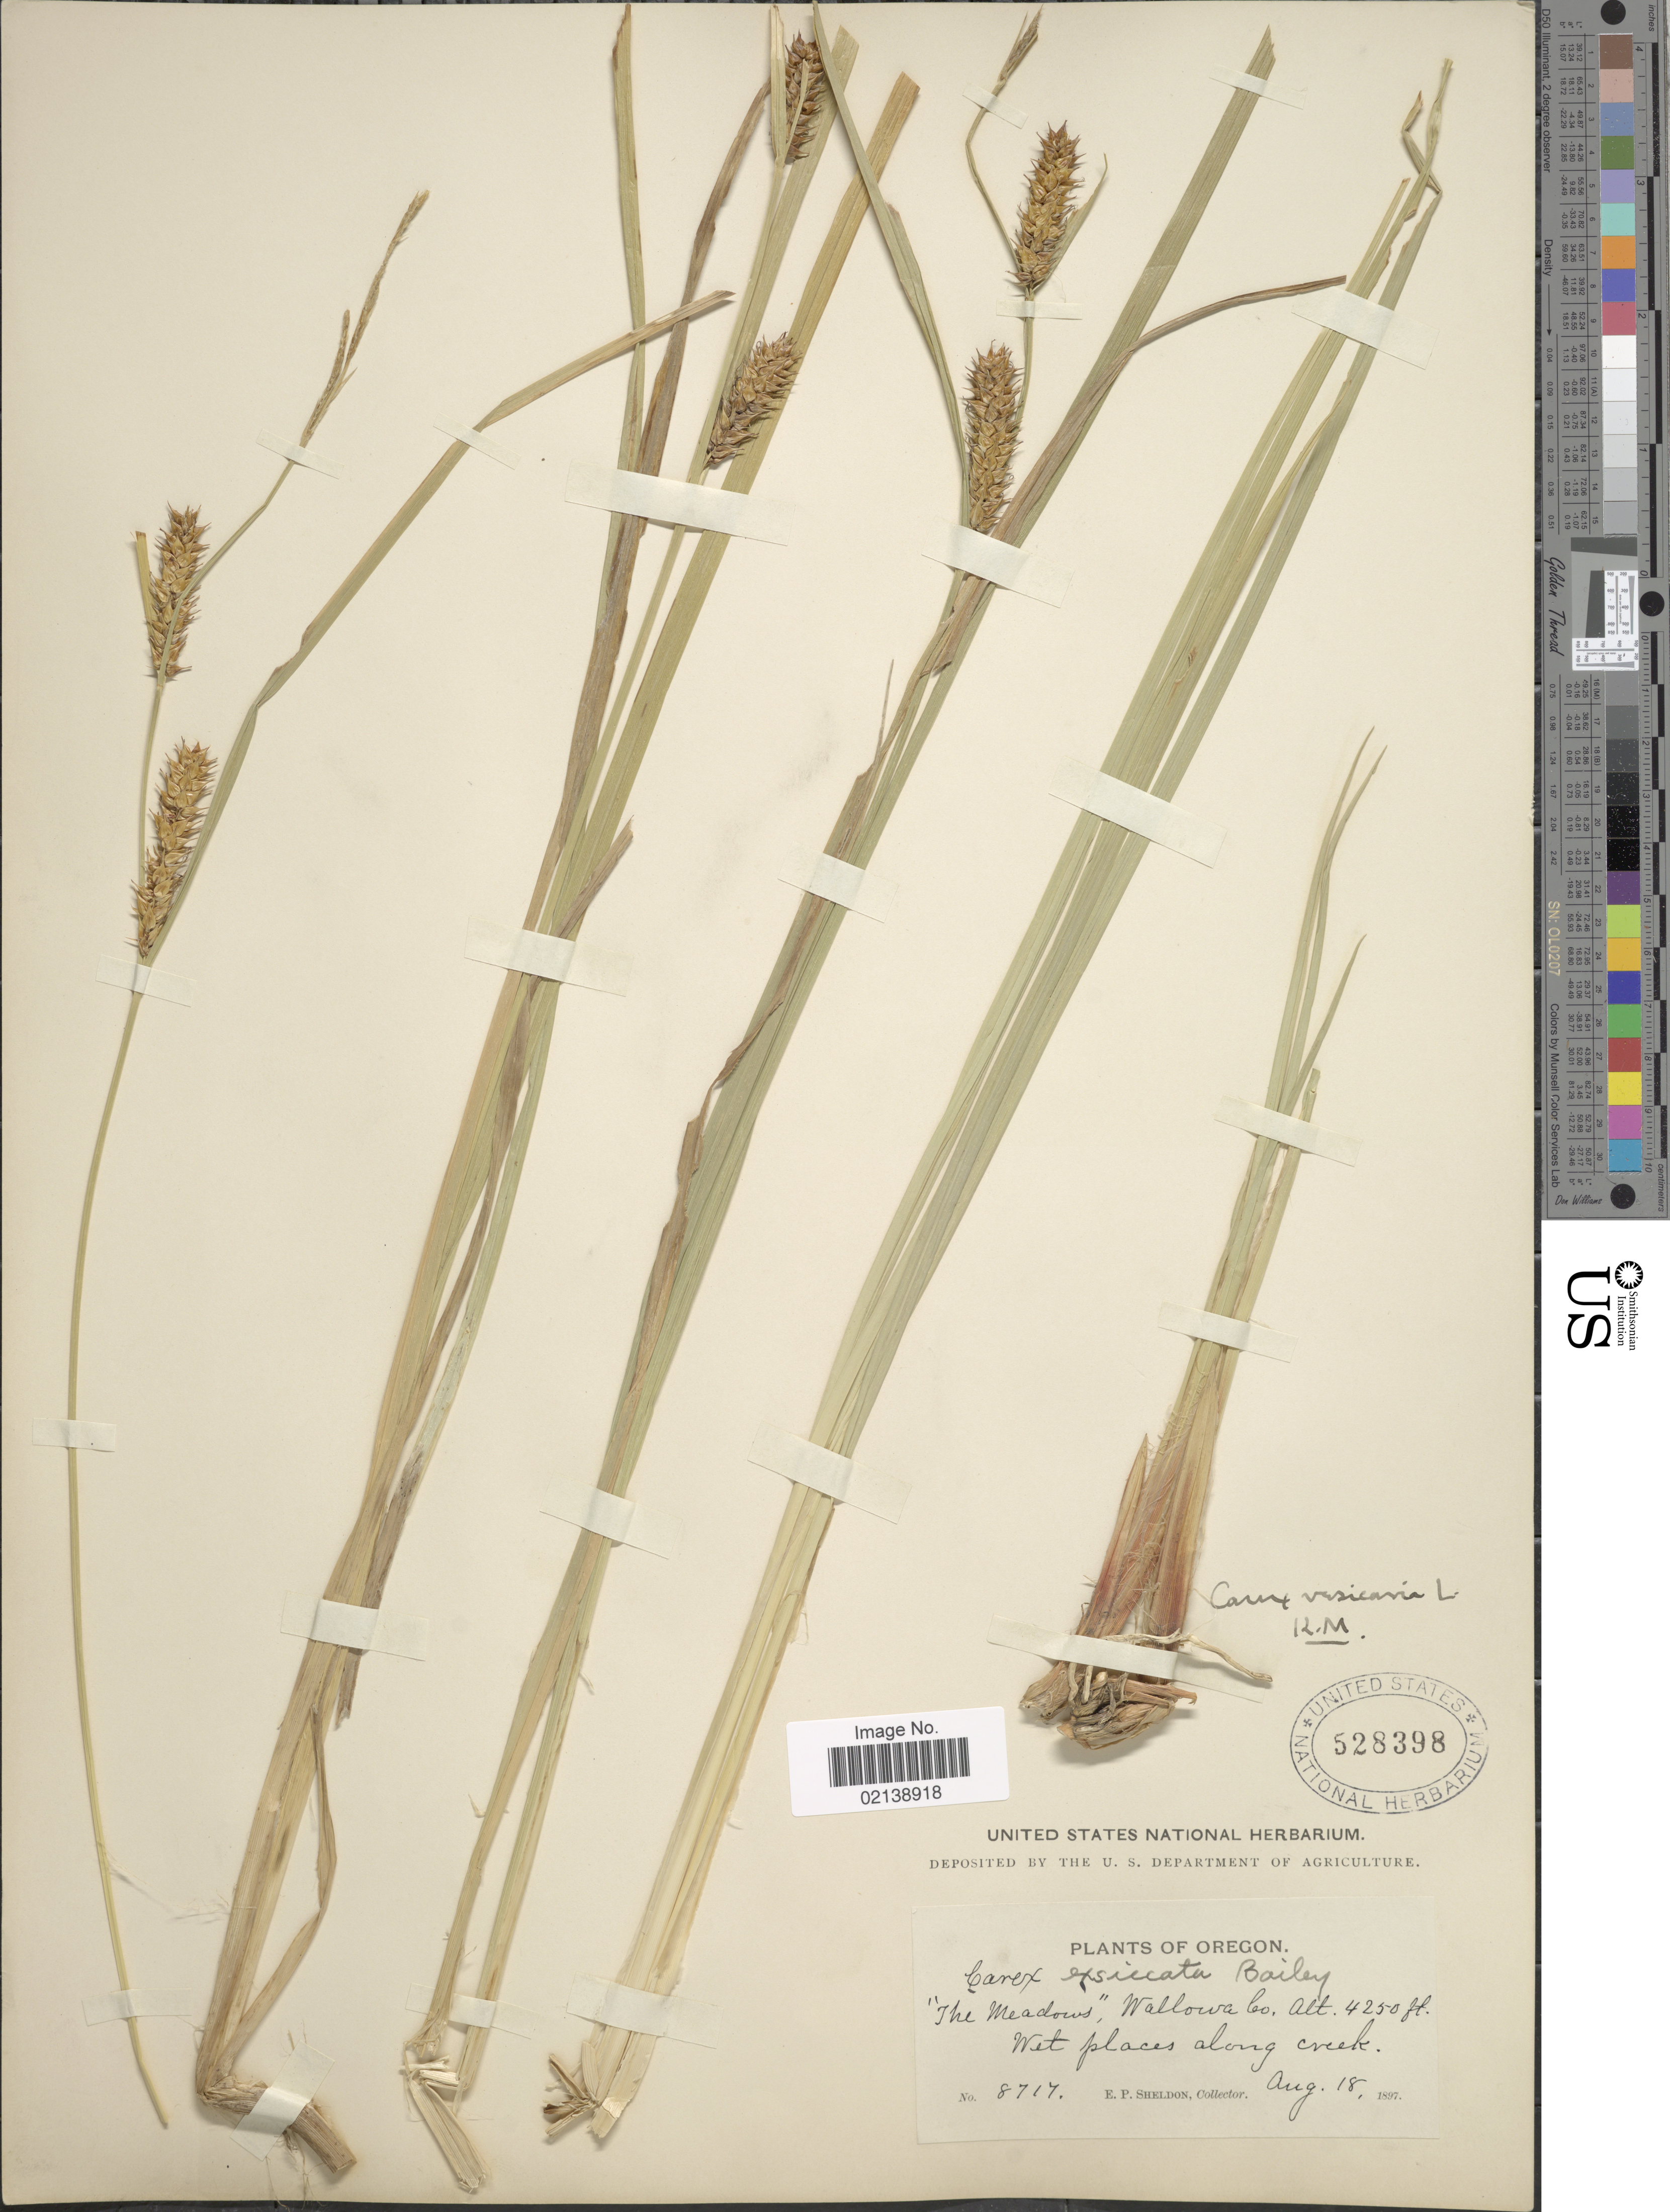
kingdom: Plantae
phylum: Tracheophyta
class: Liliopsida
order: Poales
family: Cyperaceae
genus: Carex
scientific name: Carex vesicaria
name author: L.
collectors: E. P. Sheldon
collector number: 8717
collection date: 1897-08-18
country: United States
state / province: Oregon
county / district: Wallowa County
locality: The Meadows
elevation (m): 1295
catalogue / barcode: US 528398